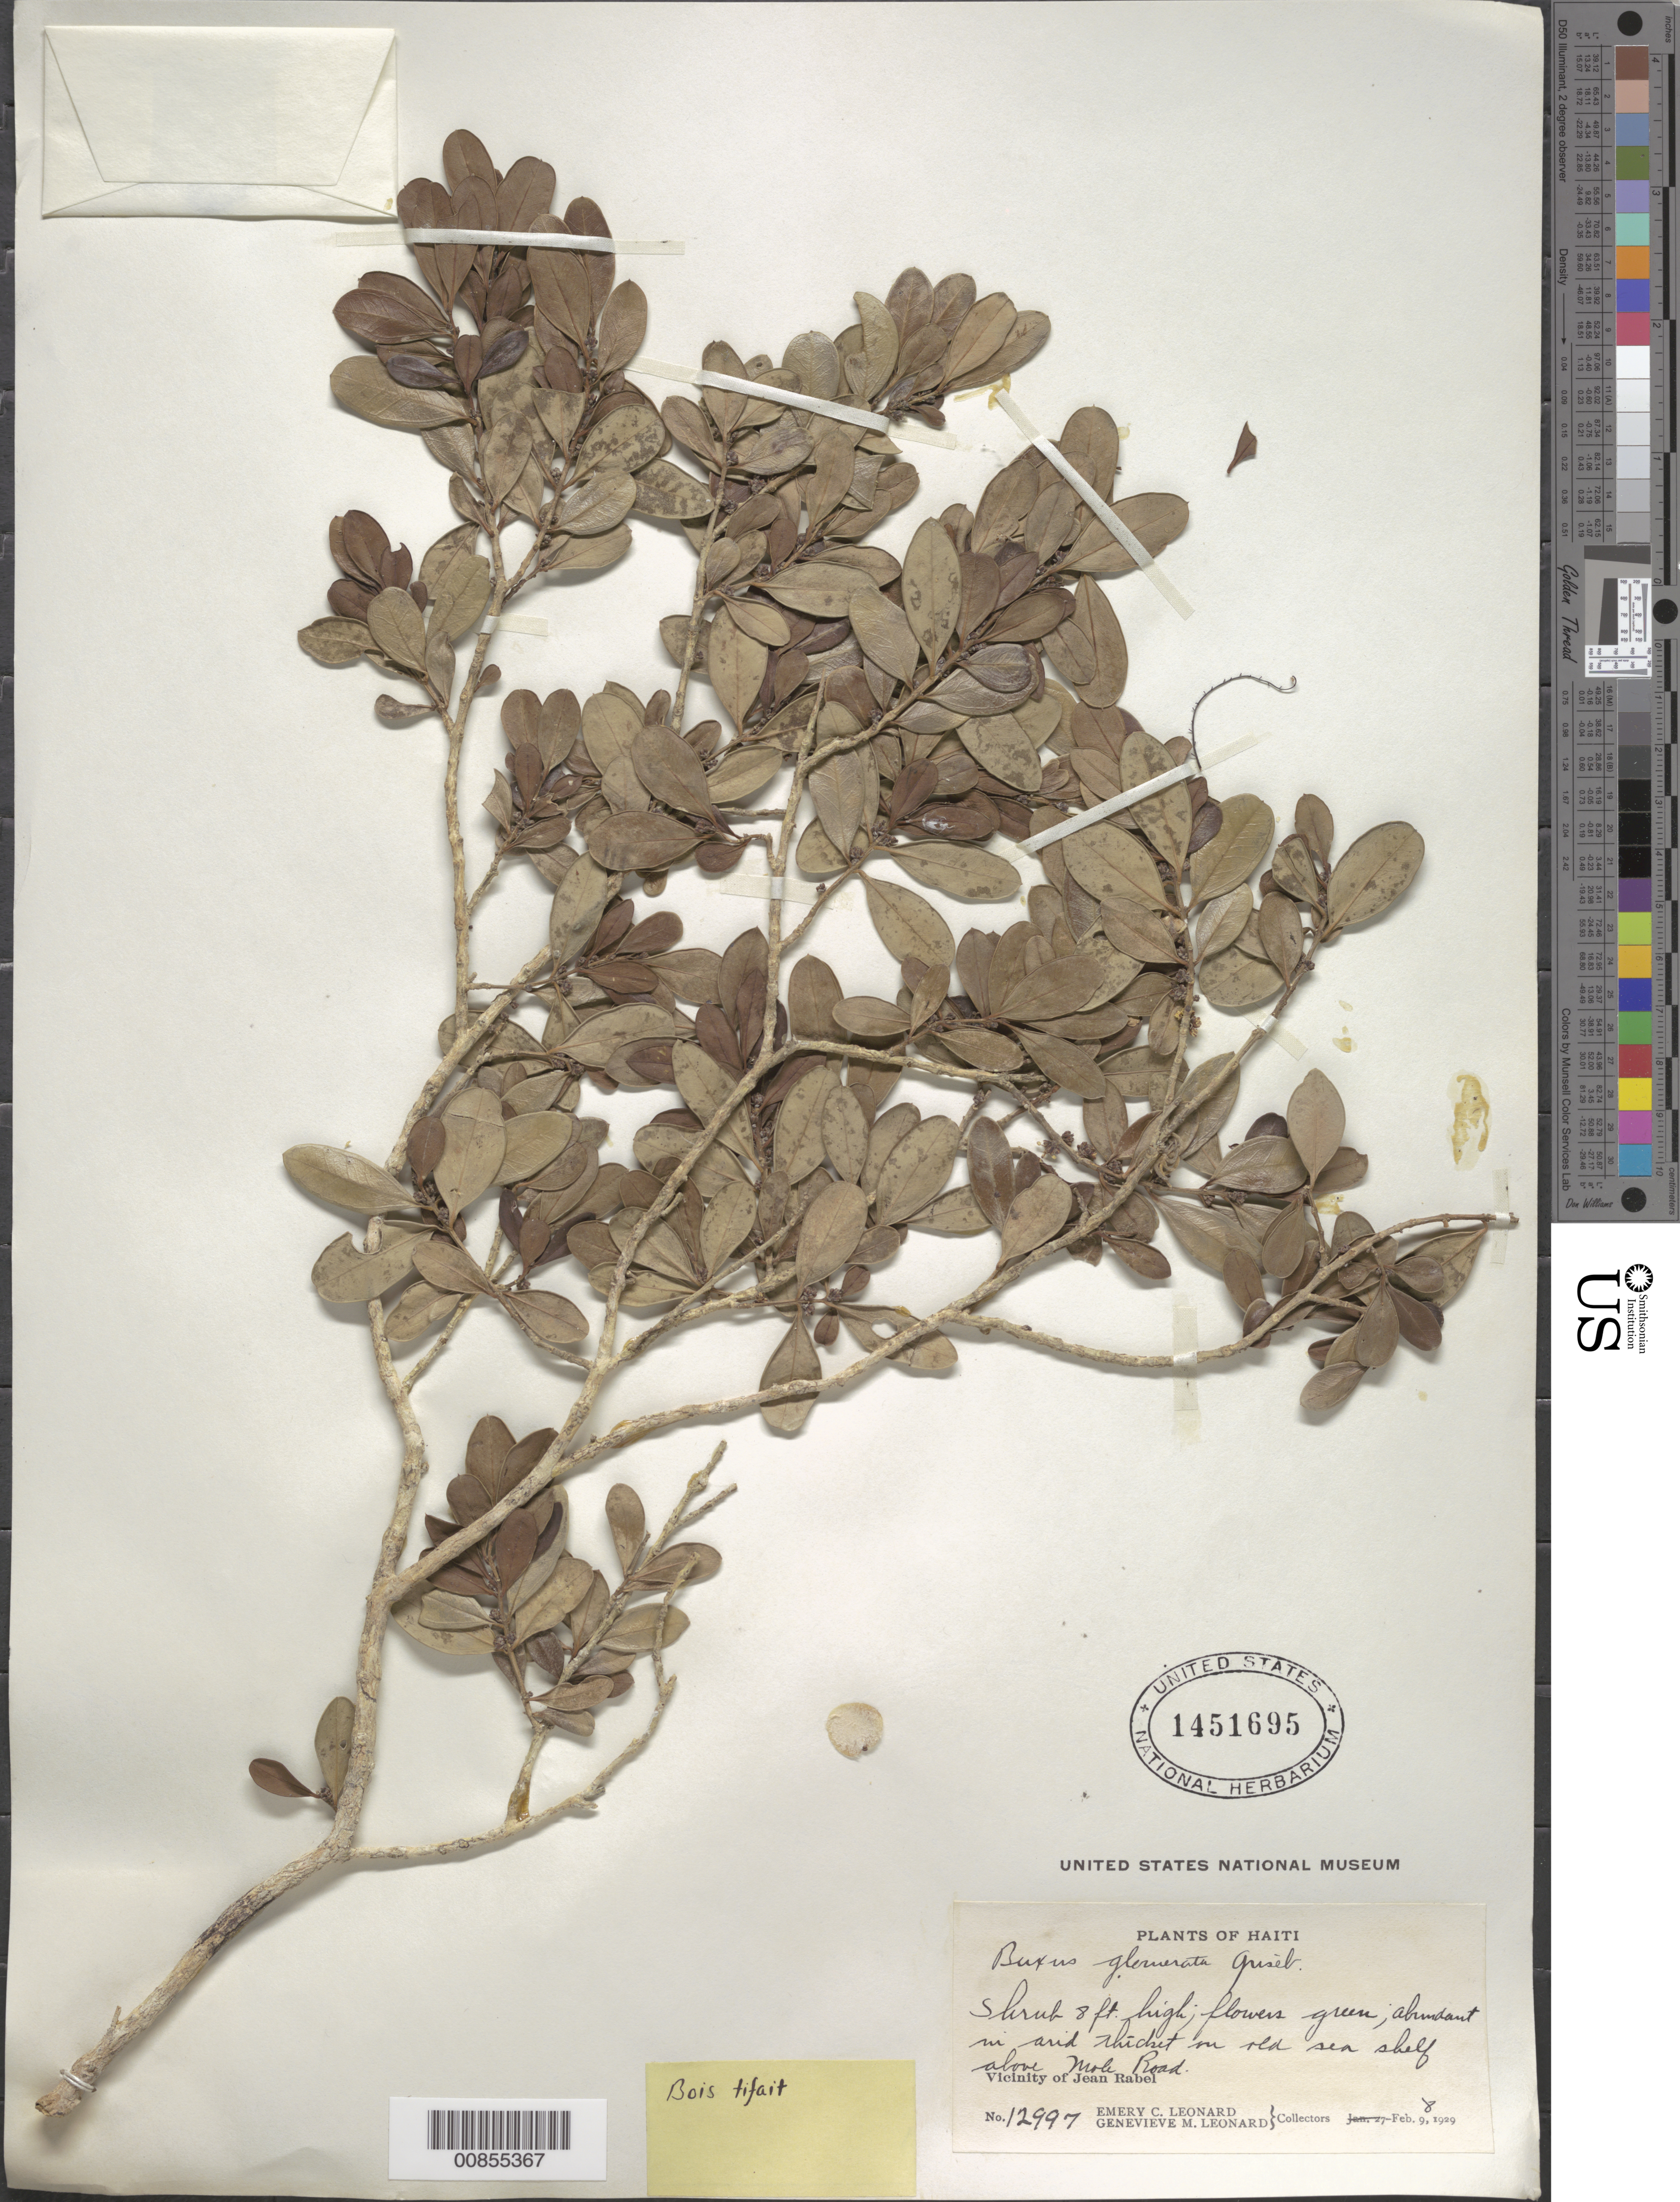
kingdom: Plantae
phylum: Tracheophyta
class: Magnoliopsida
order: Buxales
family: Buxaceae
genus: Buxus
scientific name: Buxus glomerata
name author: (Griseb.) Müll. Arg.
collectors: E. C. Leonard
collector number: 12997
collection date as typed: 08 Feb 1929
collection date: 1929-02-08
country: Haiti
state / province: Nord-Ouest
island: Hispaniola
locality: Vicinity of Jean Rabel, sea shelf above Mole Road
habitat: In arid thicket on old sea shelf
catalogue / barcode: US 1451695